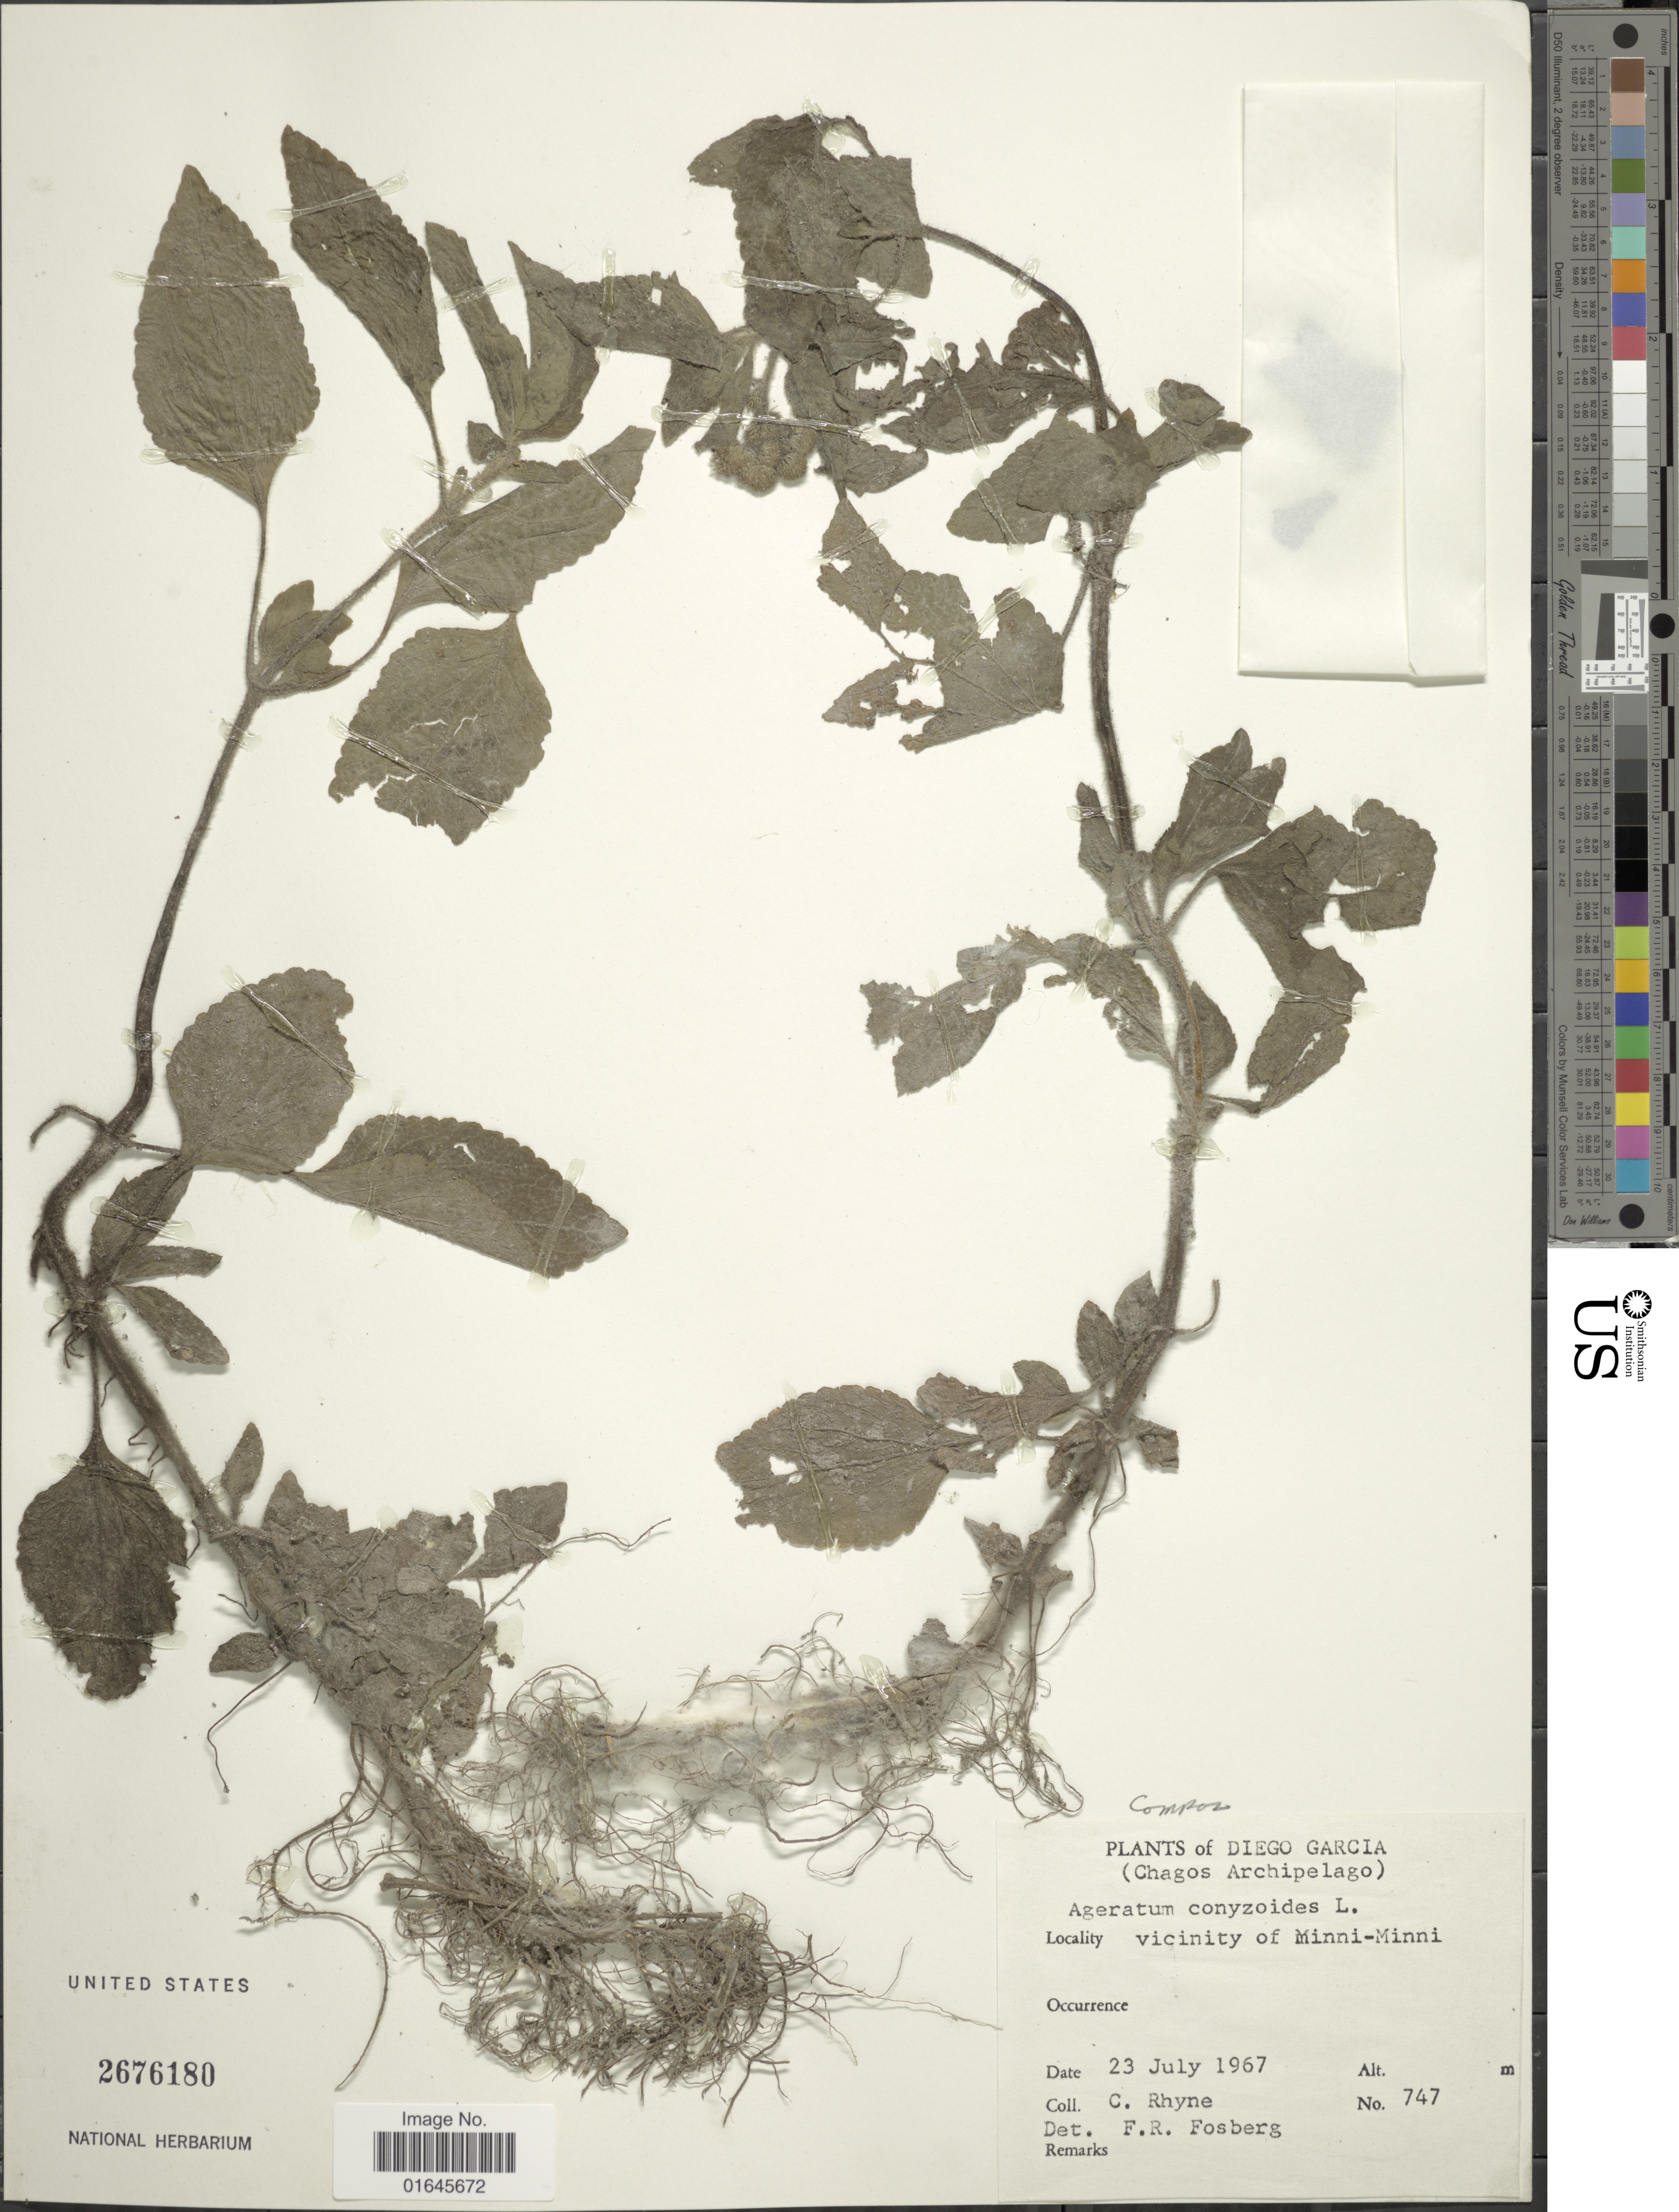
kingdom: Plantae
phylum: Tracheophyta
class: Magnoliopsida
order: Asterales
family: Asteraceae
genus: Ageratum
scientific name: Ageratum conyzoides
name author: L.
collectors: C. Rhyne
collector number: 747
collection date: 1967-07-23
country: British Indian Ocean Territory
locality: Diego Garcia, (Chagos Archipelago), vicinity of Minni-Minni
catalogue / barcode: US 2676180